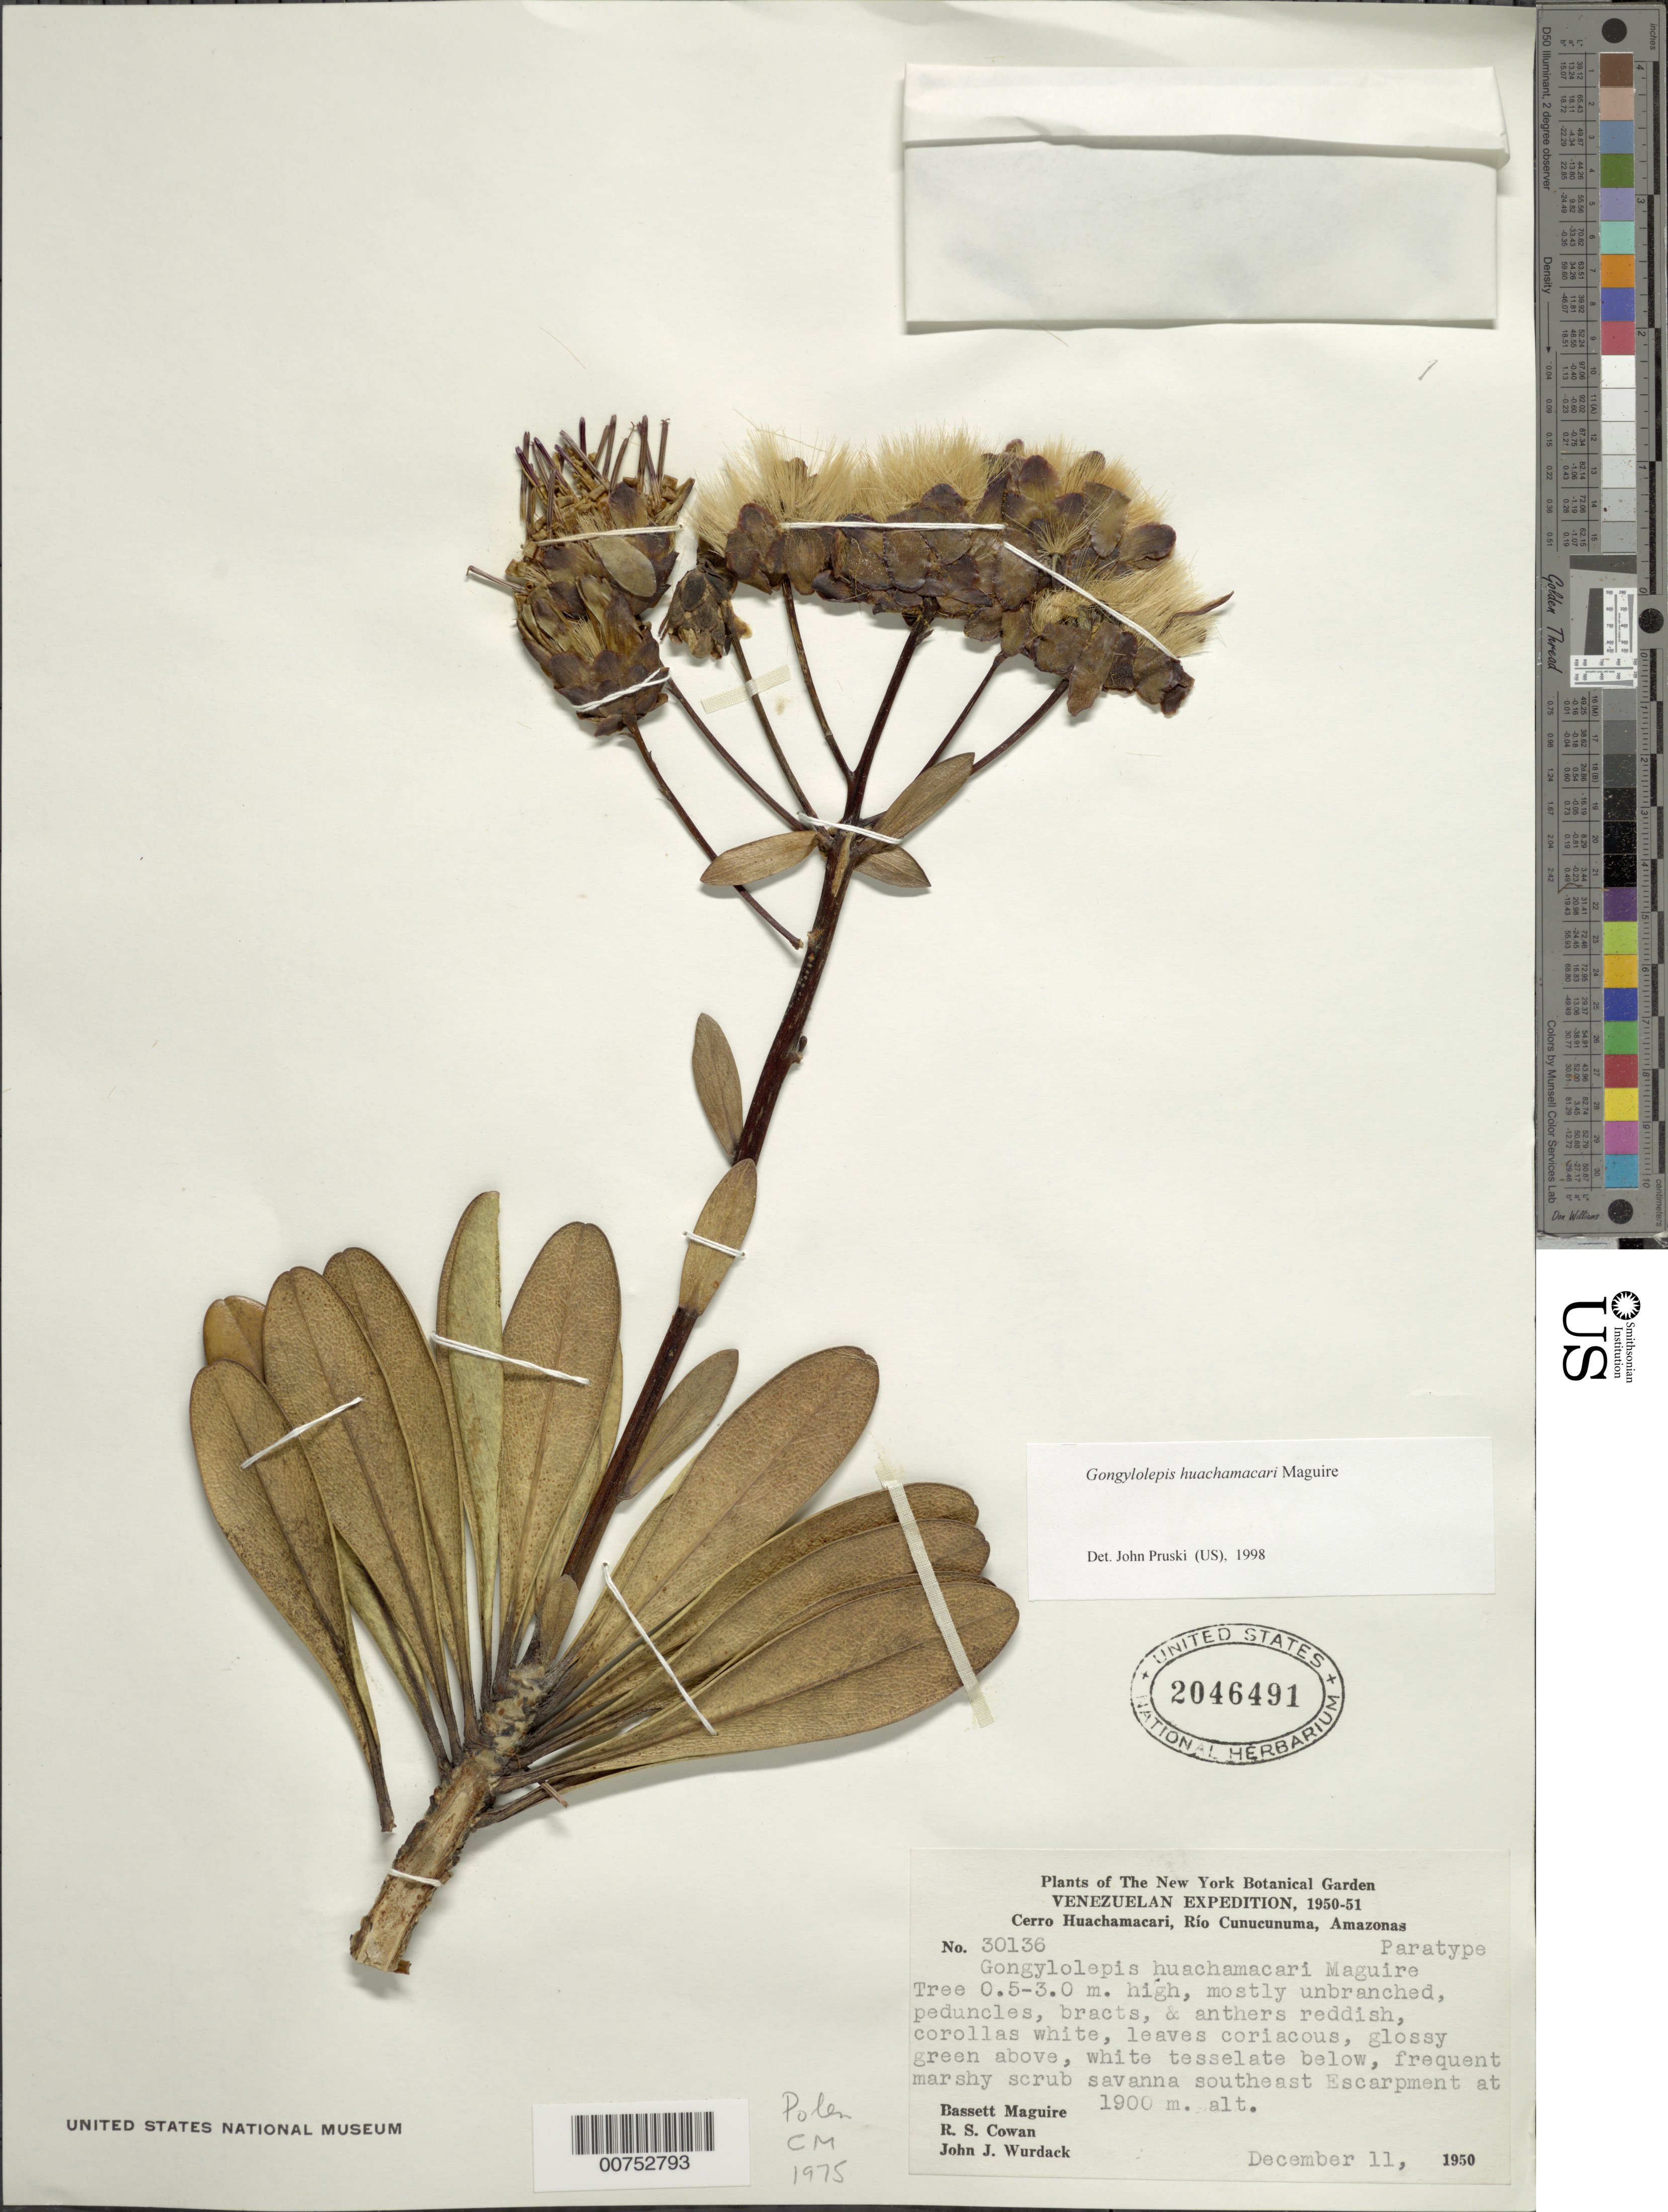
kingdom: Plantae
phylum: Tracheophyta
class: Magnoliopsida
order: Asterales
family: Asteraceae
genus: Gongylolepis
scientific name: Gongylolepis huachamacari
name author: Maguire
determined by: Pruski, J. F.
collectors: B. Maguire, R. S. Cowan & J. J. Wurdack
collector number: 30136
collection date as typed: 11-Dec-50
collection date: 1950-12-11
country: Venezuela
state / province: Amazonas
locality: Cerro Huachamacari, Río Cunucunuma, southeast escarpment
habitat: Marshy scrub savanna.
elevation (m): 1900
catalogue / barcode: US 2046491